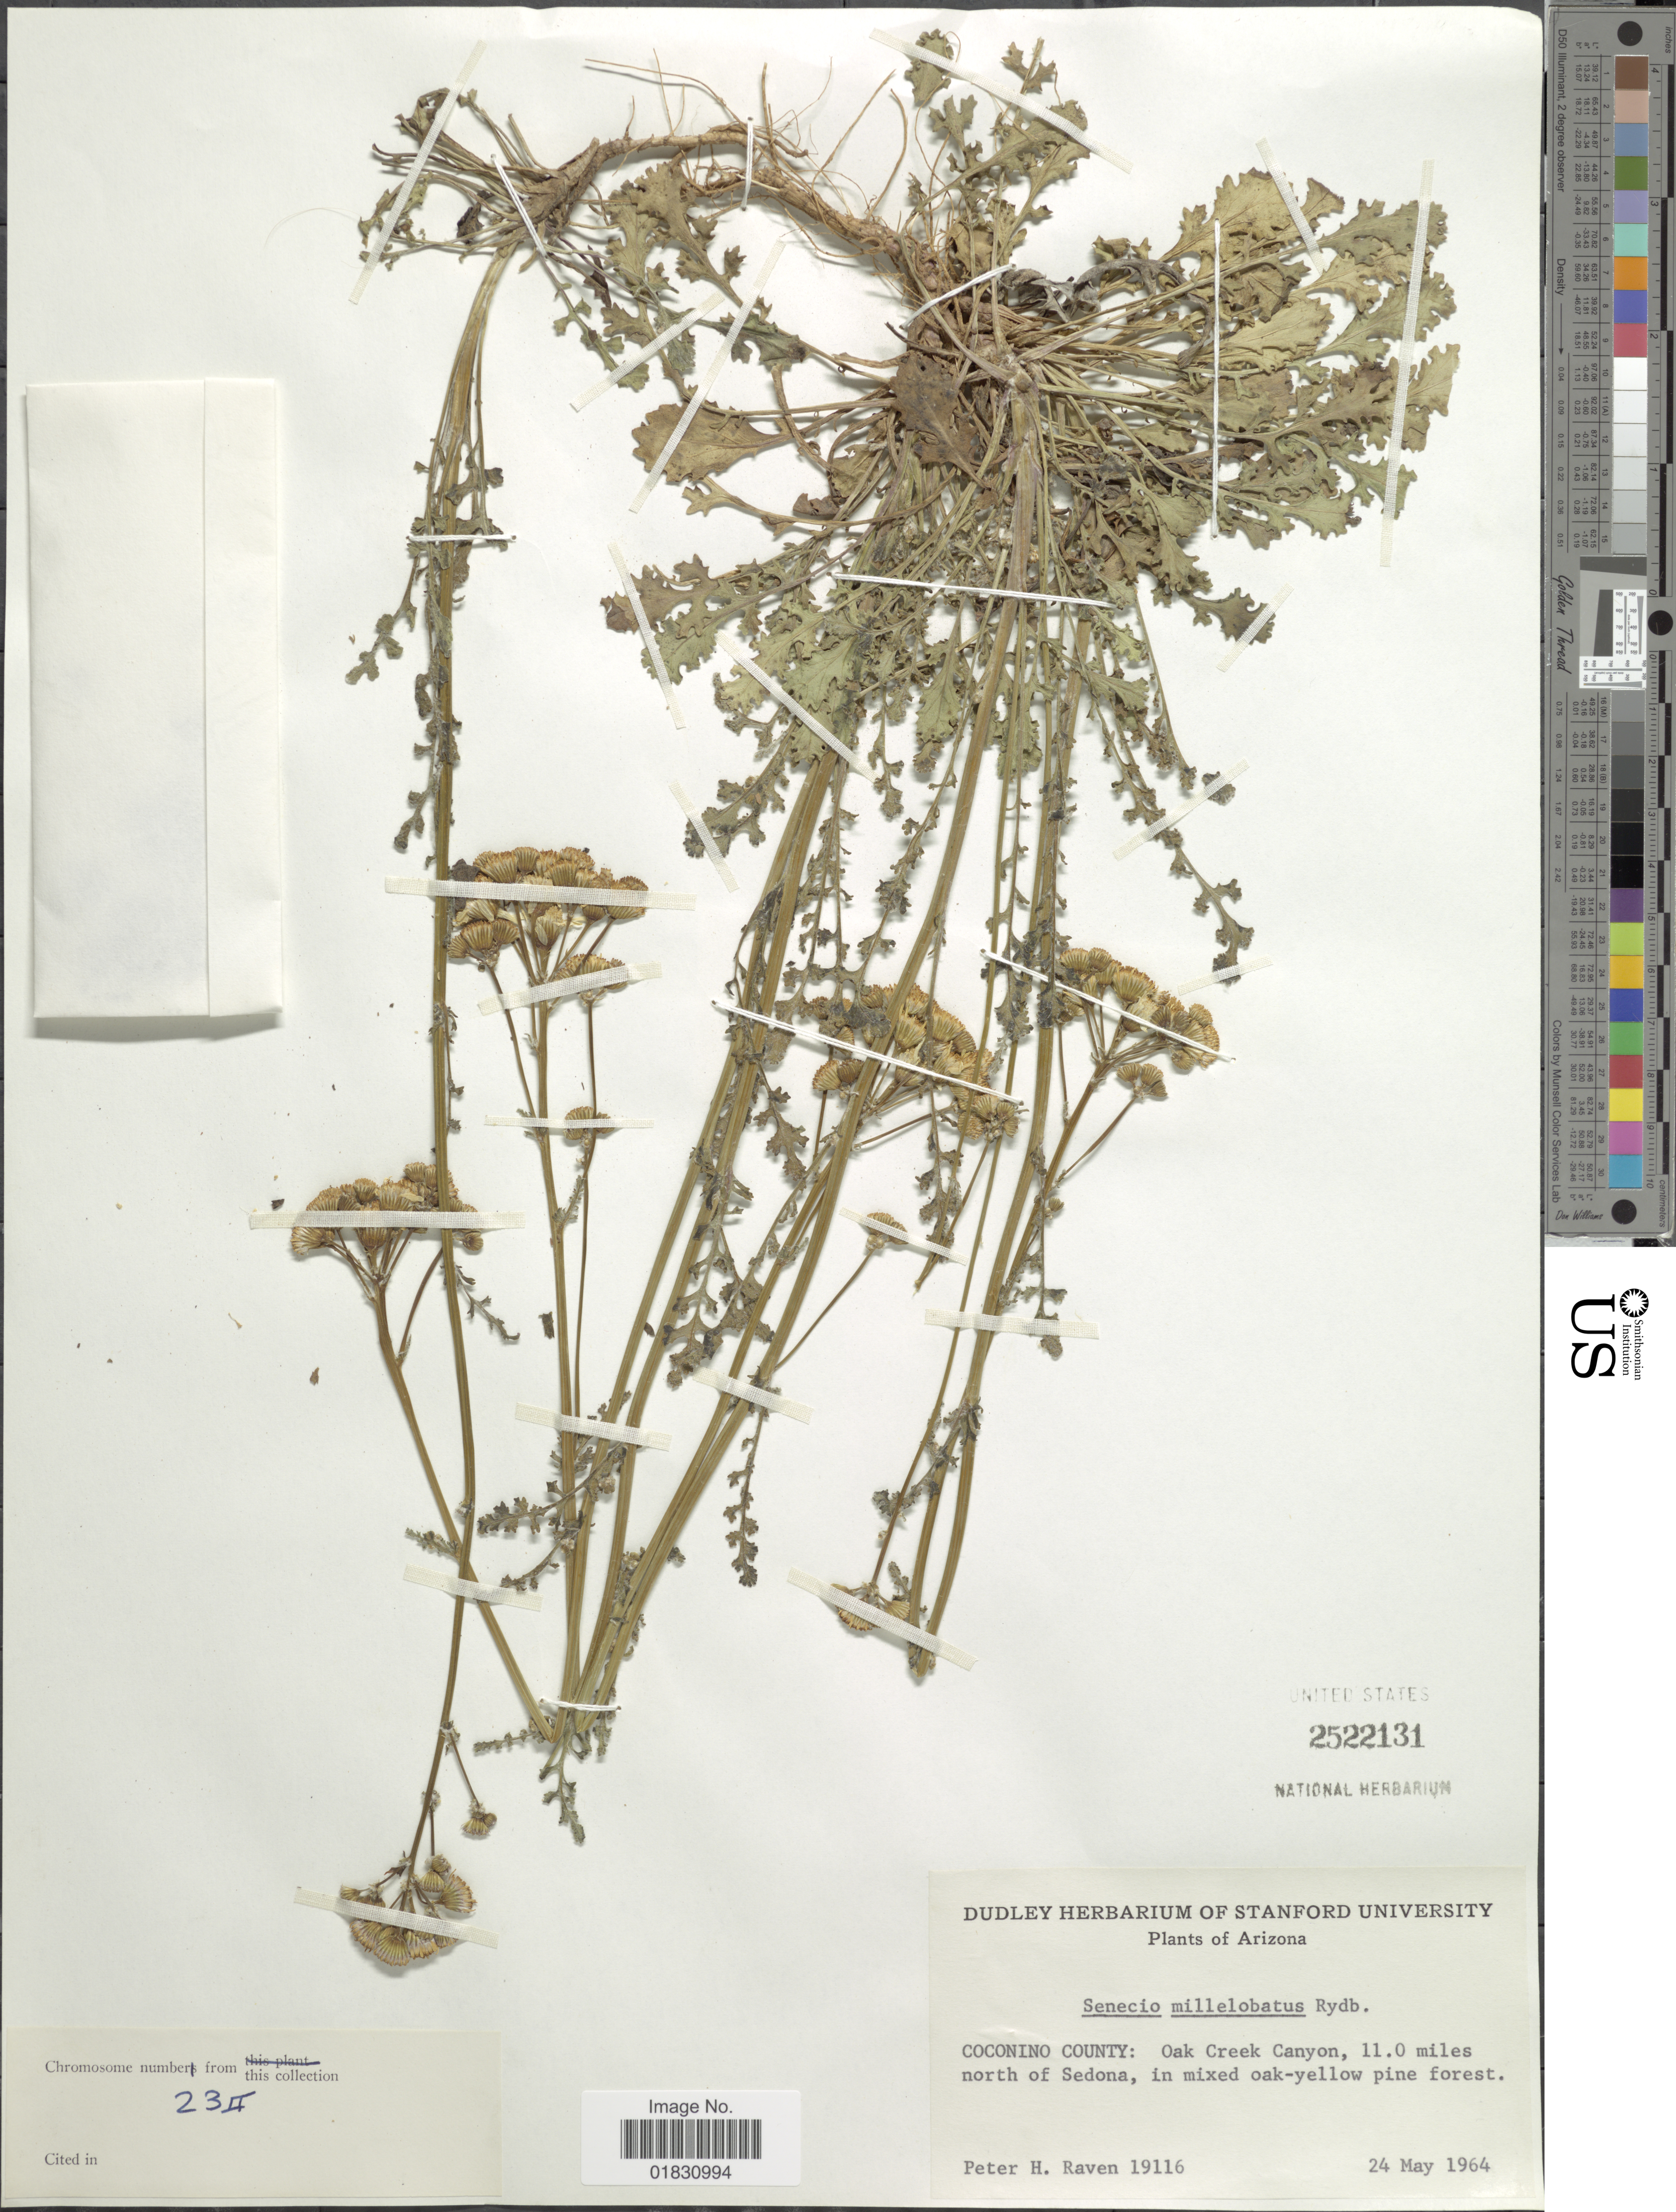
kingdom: Plantae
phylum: Tracheophyta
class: Magnoliopsida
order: Asterales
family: Asteraceae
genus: Packera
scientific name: Packera millelobata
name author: (Rydb.) W.A. Weber & Á. Löve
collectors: P. Raven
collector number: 19116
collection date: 1964-05-24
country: United States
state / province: Arizona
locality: Coconino County: Oak Creek Canyon, 11.0 miles north of Sedona, in mixed oak-yellow pine forest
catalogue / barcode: US 2522131